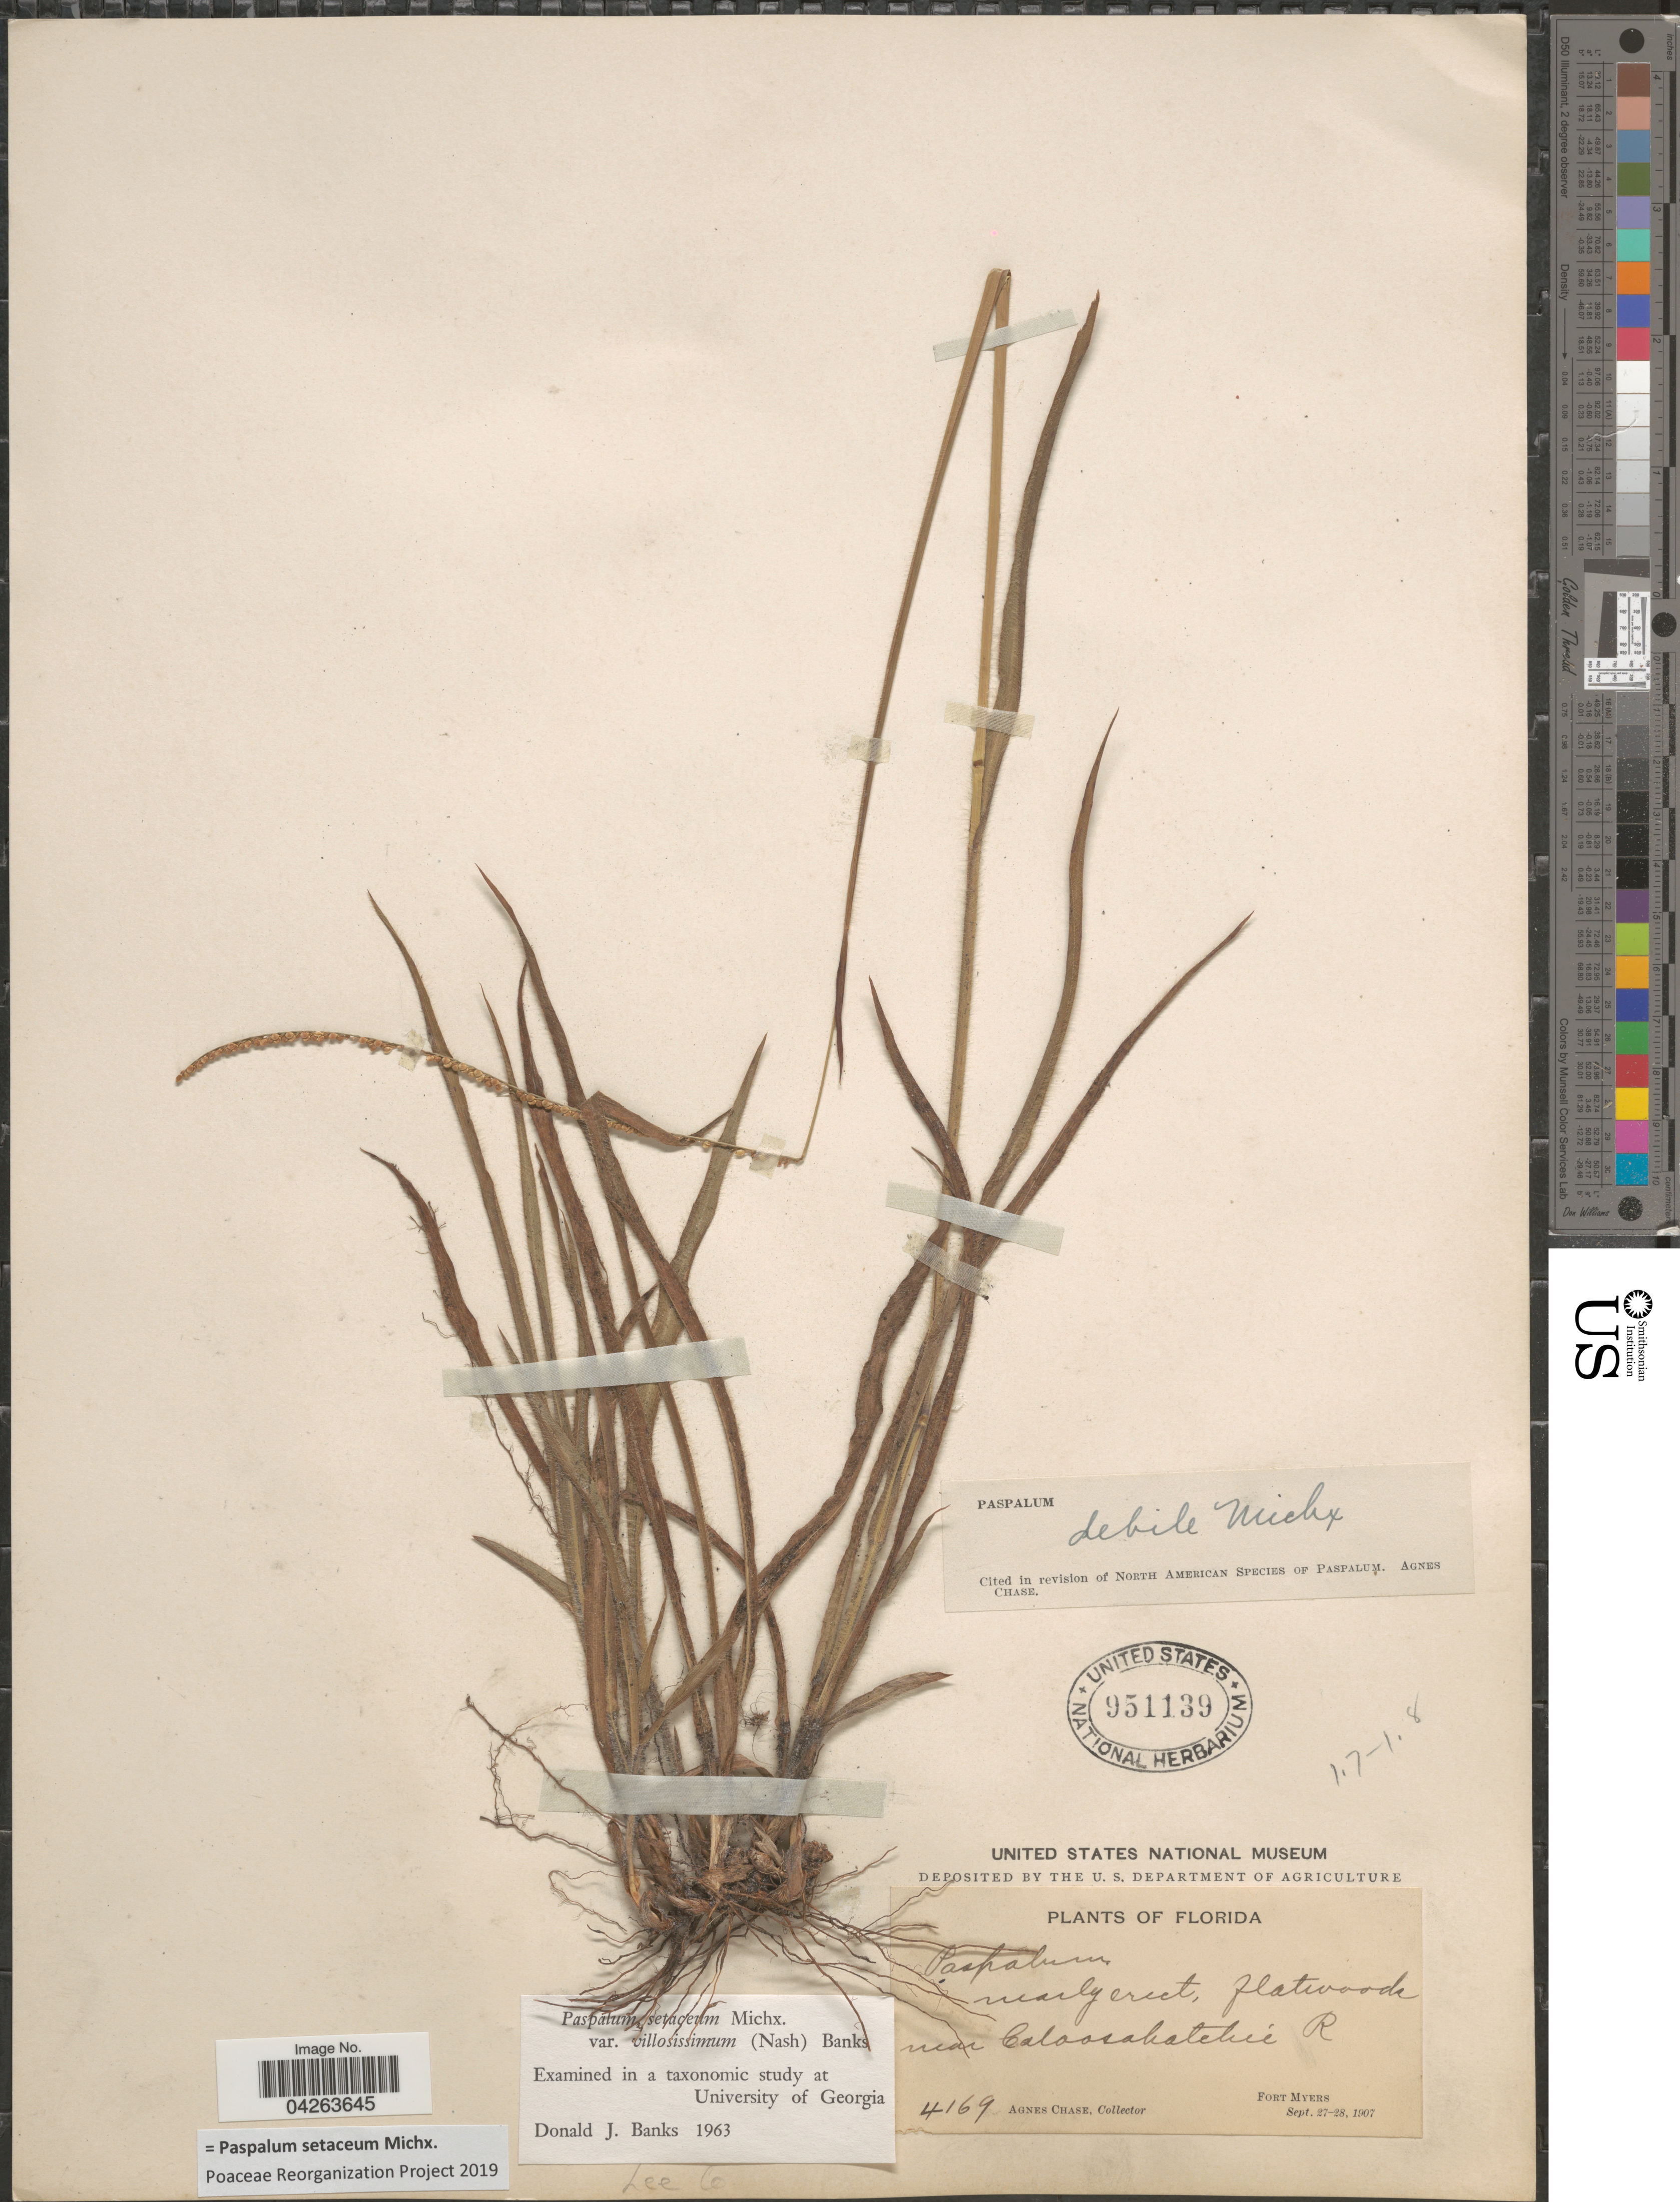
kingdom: Plantae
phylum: Tracheophyta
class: Liliopsida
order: Poales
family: Poaceae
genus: Paspalum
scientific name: Paspalum setaceum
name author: Michx.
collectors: A. Chase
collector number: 4169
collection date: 1907-09-27/1907-09-28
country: United States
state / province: Florida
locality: Nearly erect, flatwoods near Caloosahatchie R. Fort Myers. Lee Co.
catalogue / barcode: US 951139